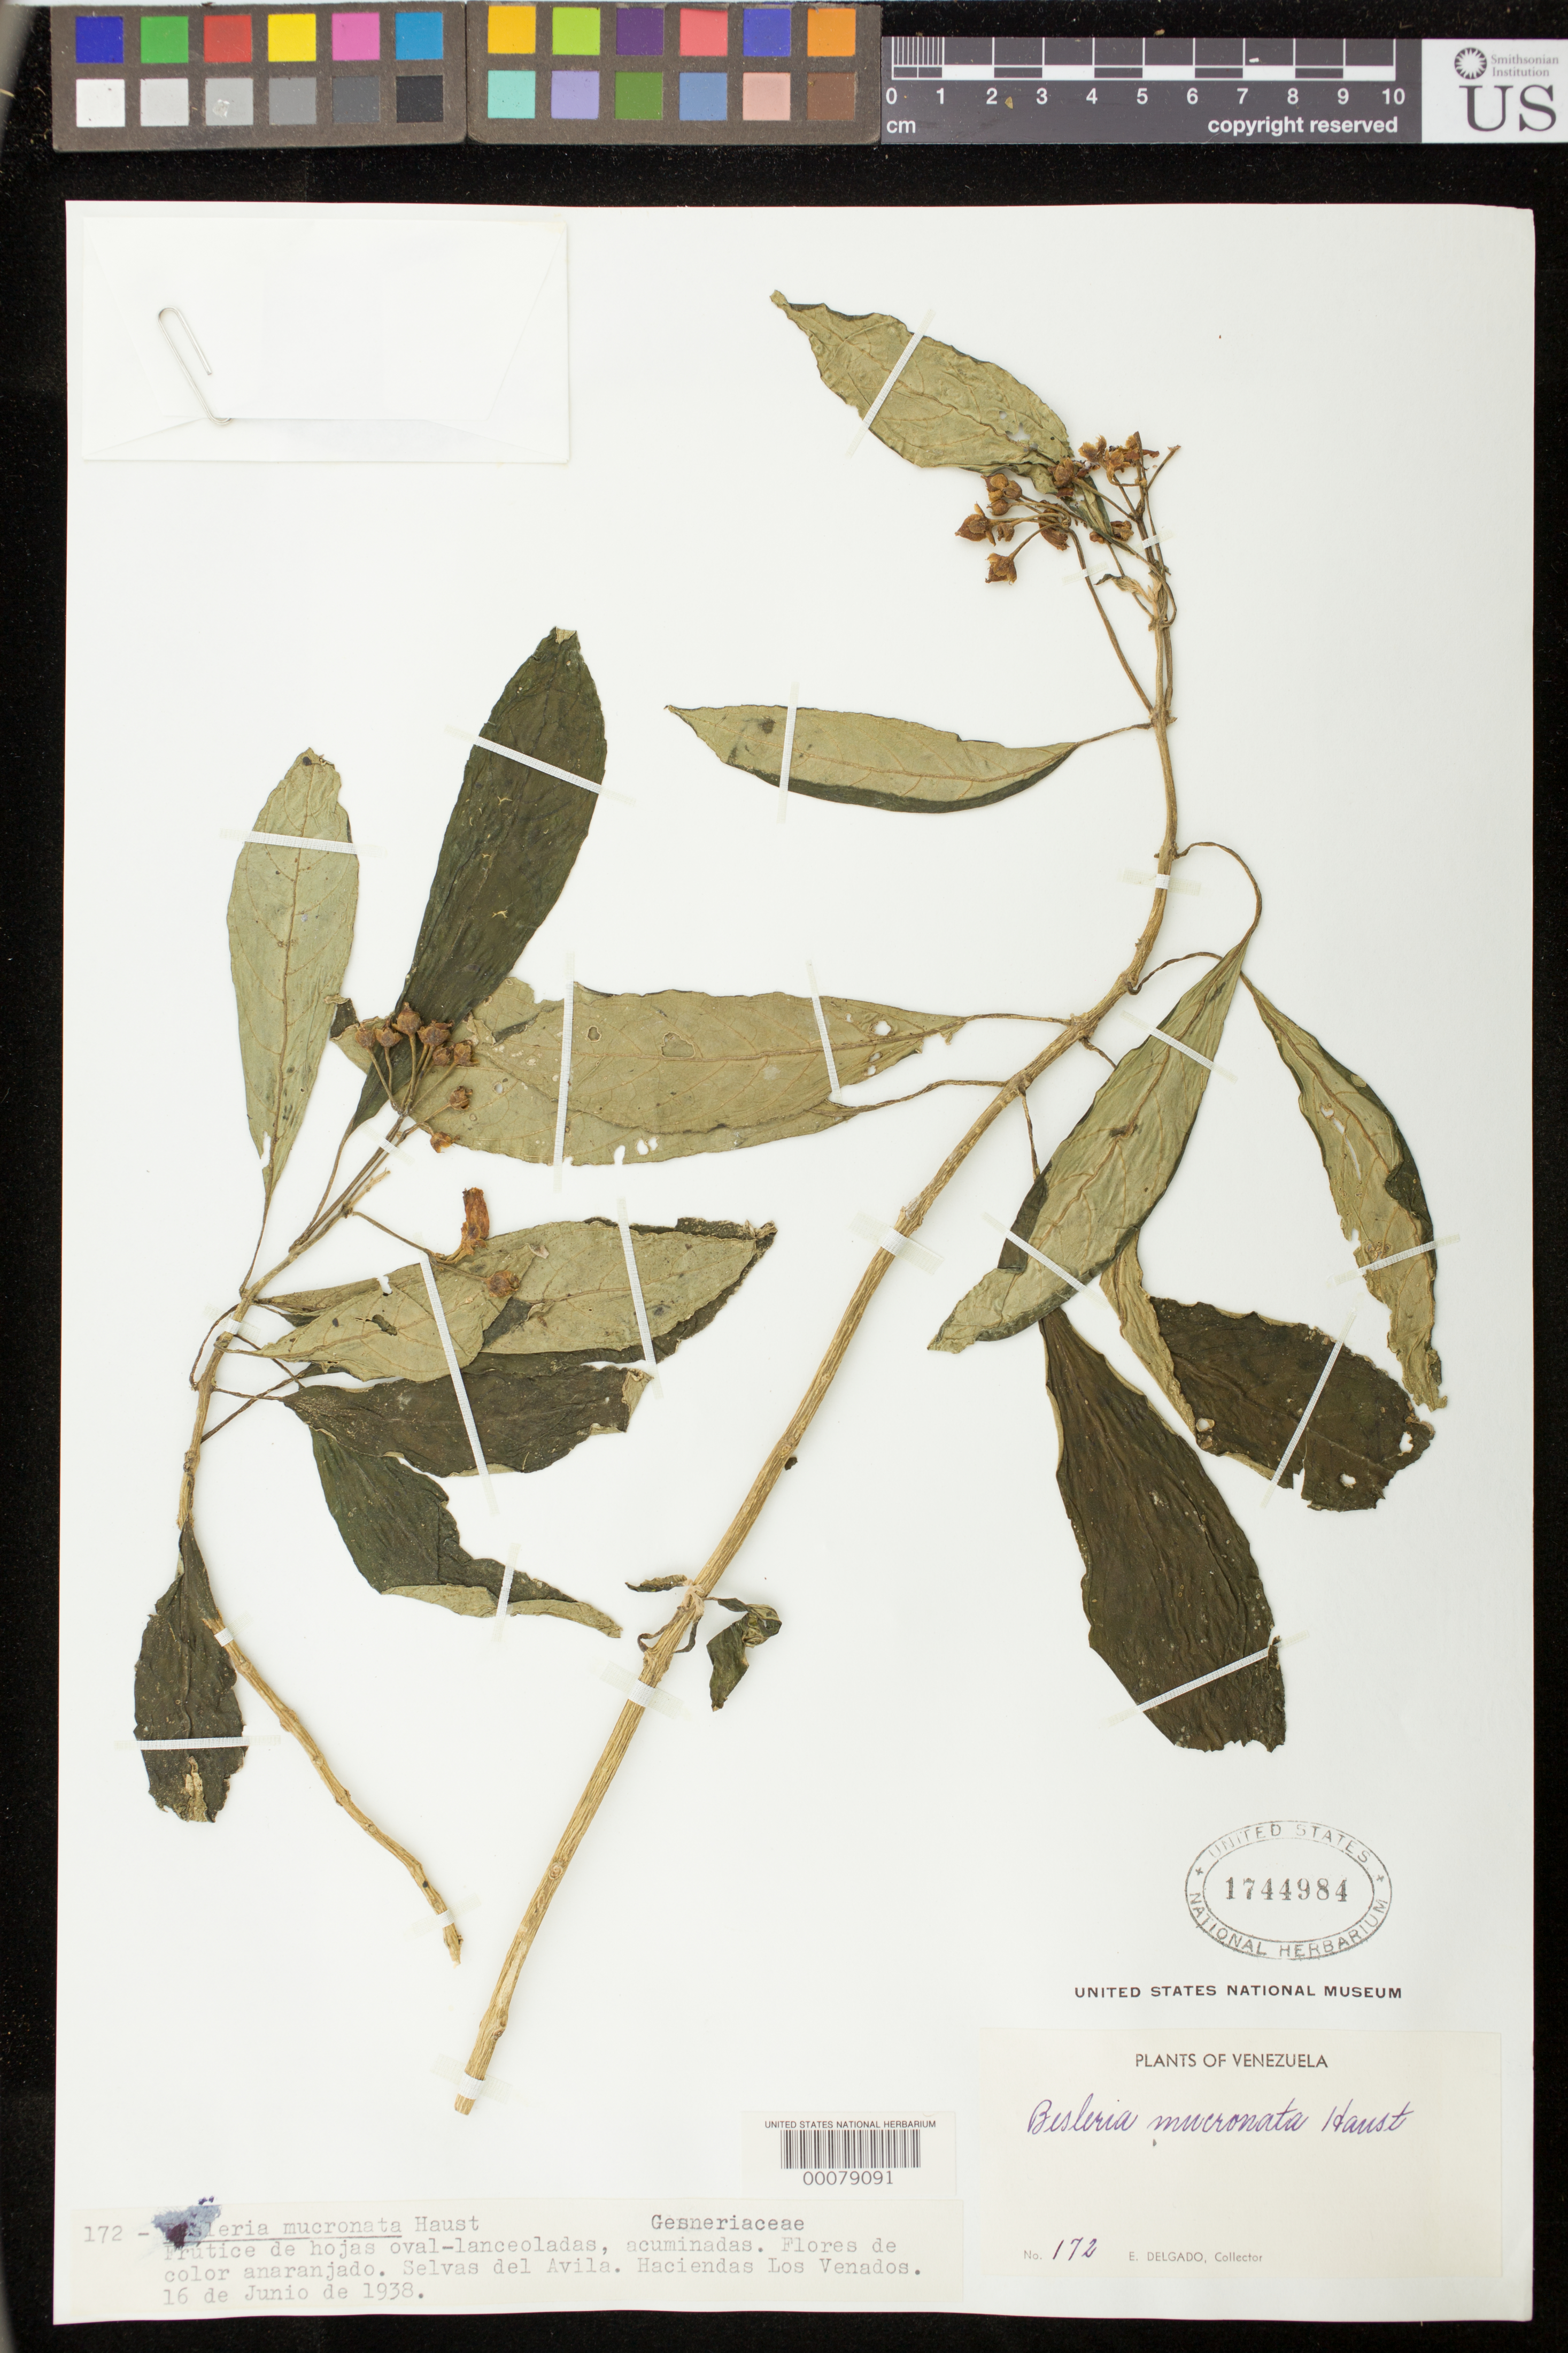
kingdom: Plantae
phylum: Tracheophyta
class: Magnoliopsida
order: Lamiales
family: Gesneriaceae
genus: Besleria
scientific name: Besleria mucronata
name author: Hanst.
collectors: E. Delgado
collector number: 172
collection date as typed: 16 Jun 1938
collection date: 1938-06-16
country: Venezuela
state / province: Distrito Federal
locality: Haciendas los Venados, Avila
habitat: Forests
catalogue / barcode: US 1744984